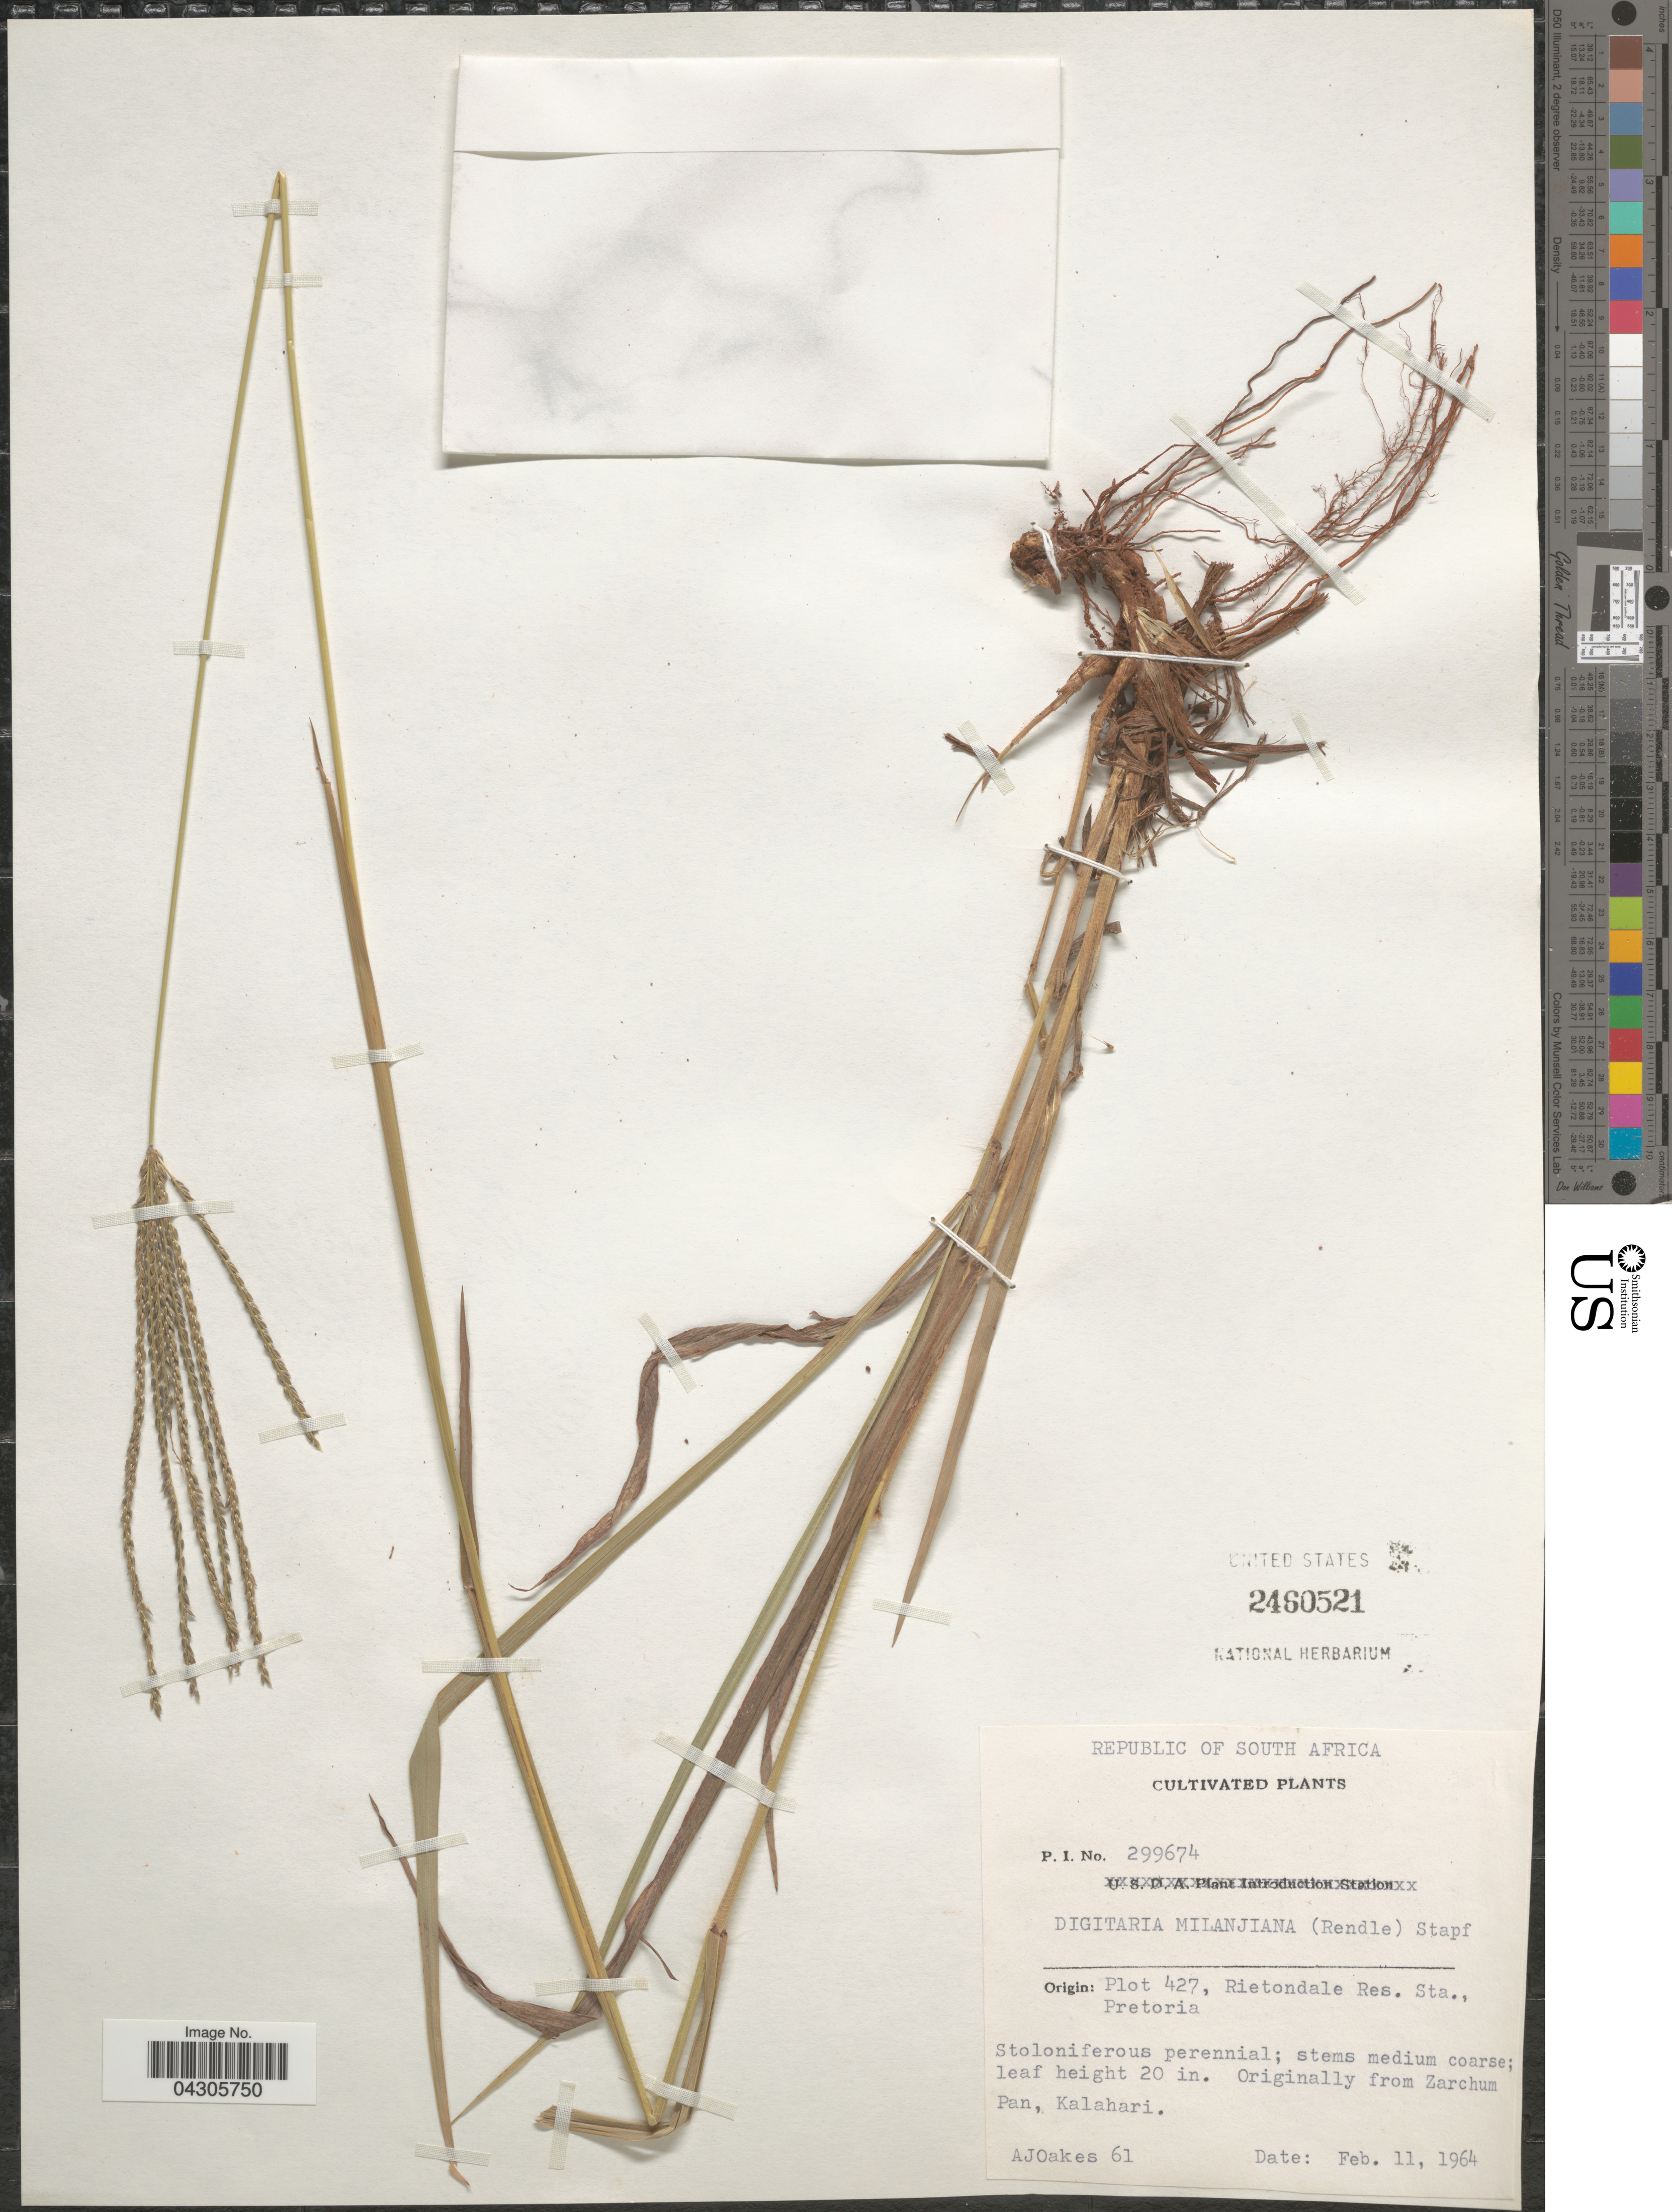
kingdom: Plantae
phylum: Tracheophyta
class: Liliopsida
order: Poales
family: Poaceae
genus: Digitaria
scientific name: Digitaria milanjiana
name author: (Rendle) Stapf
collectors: A. Oakes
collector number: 61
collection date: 1964-02-11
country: South Africa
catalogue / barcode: US 2460521